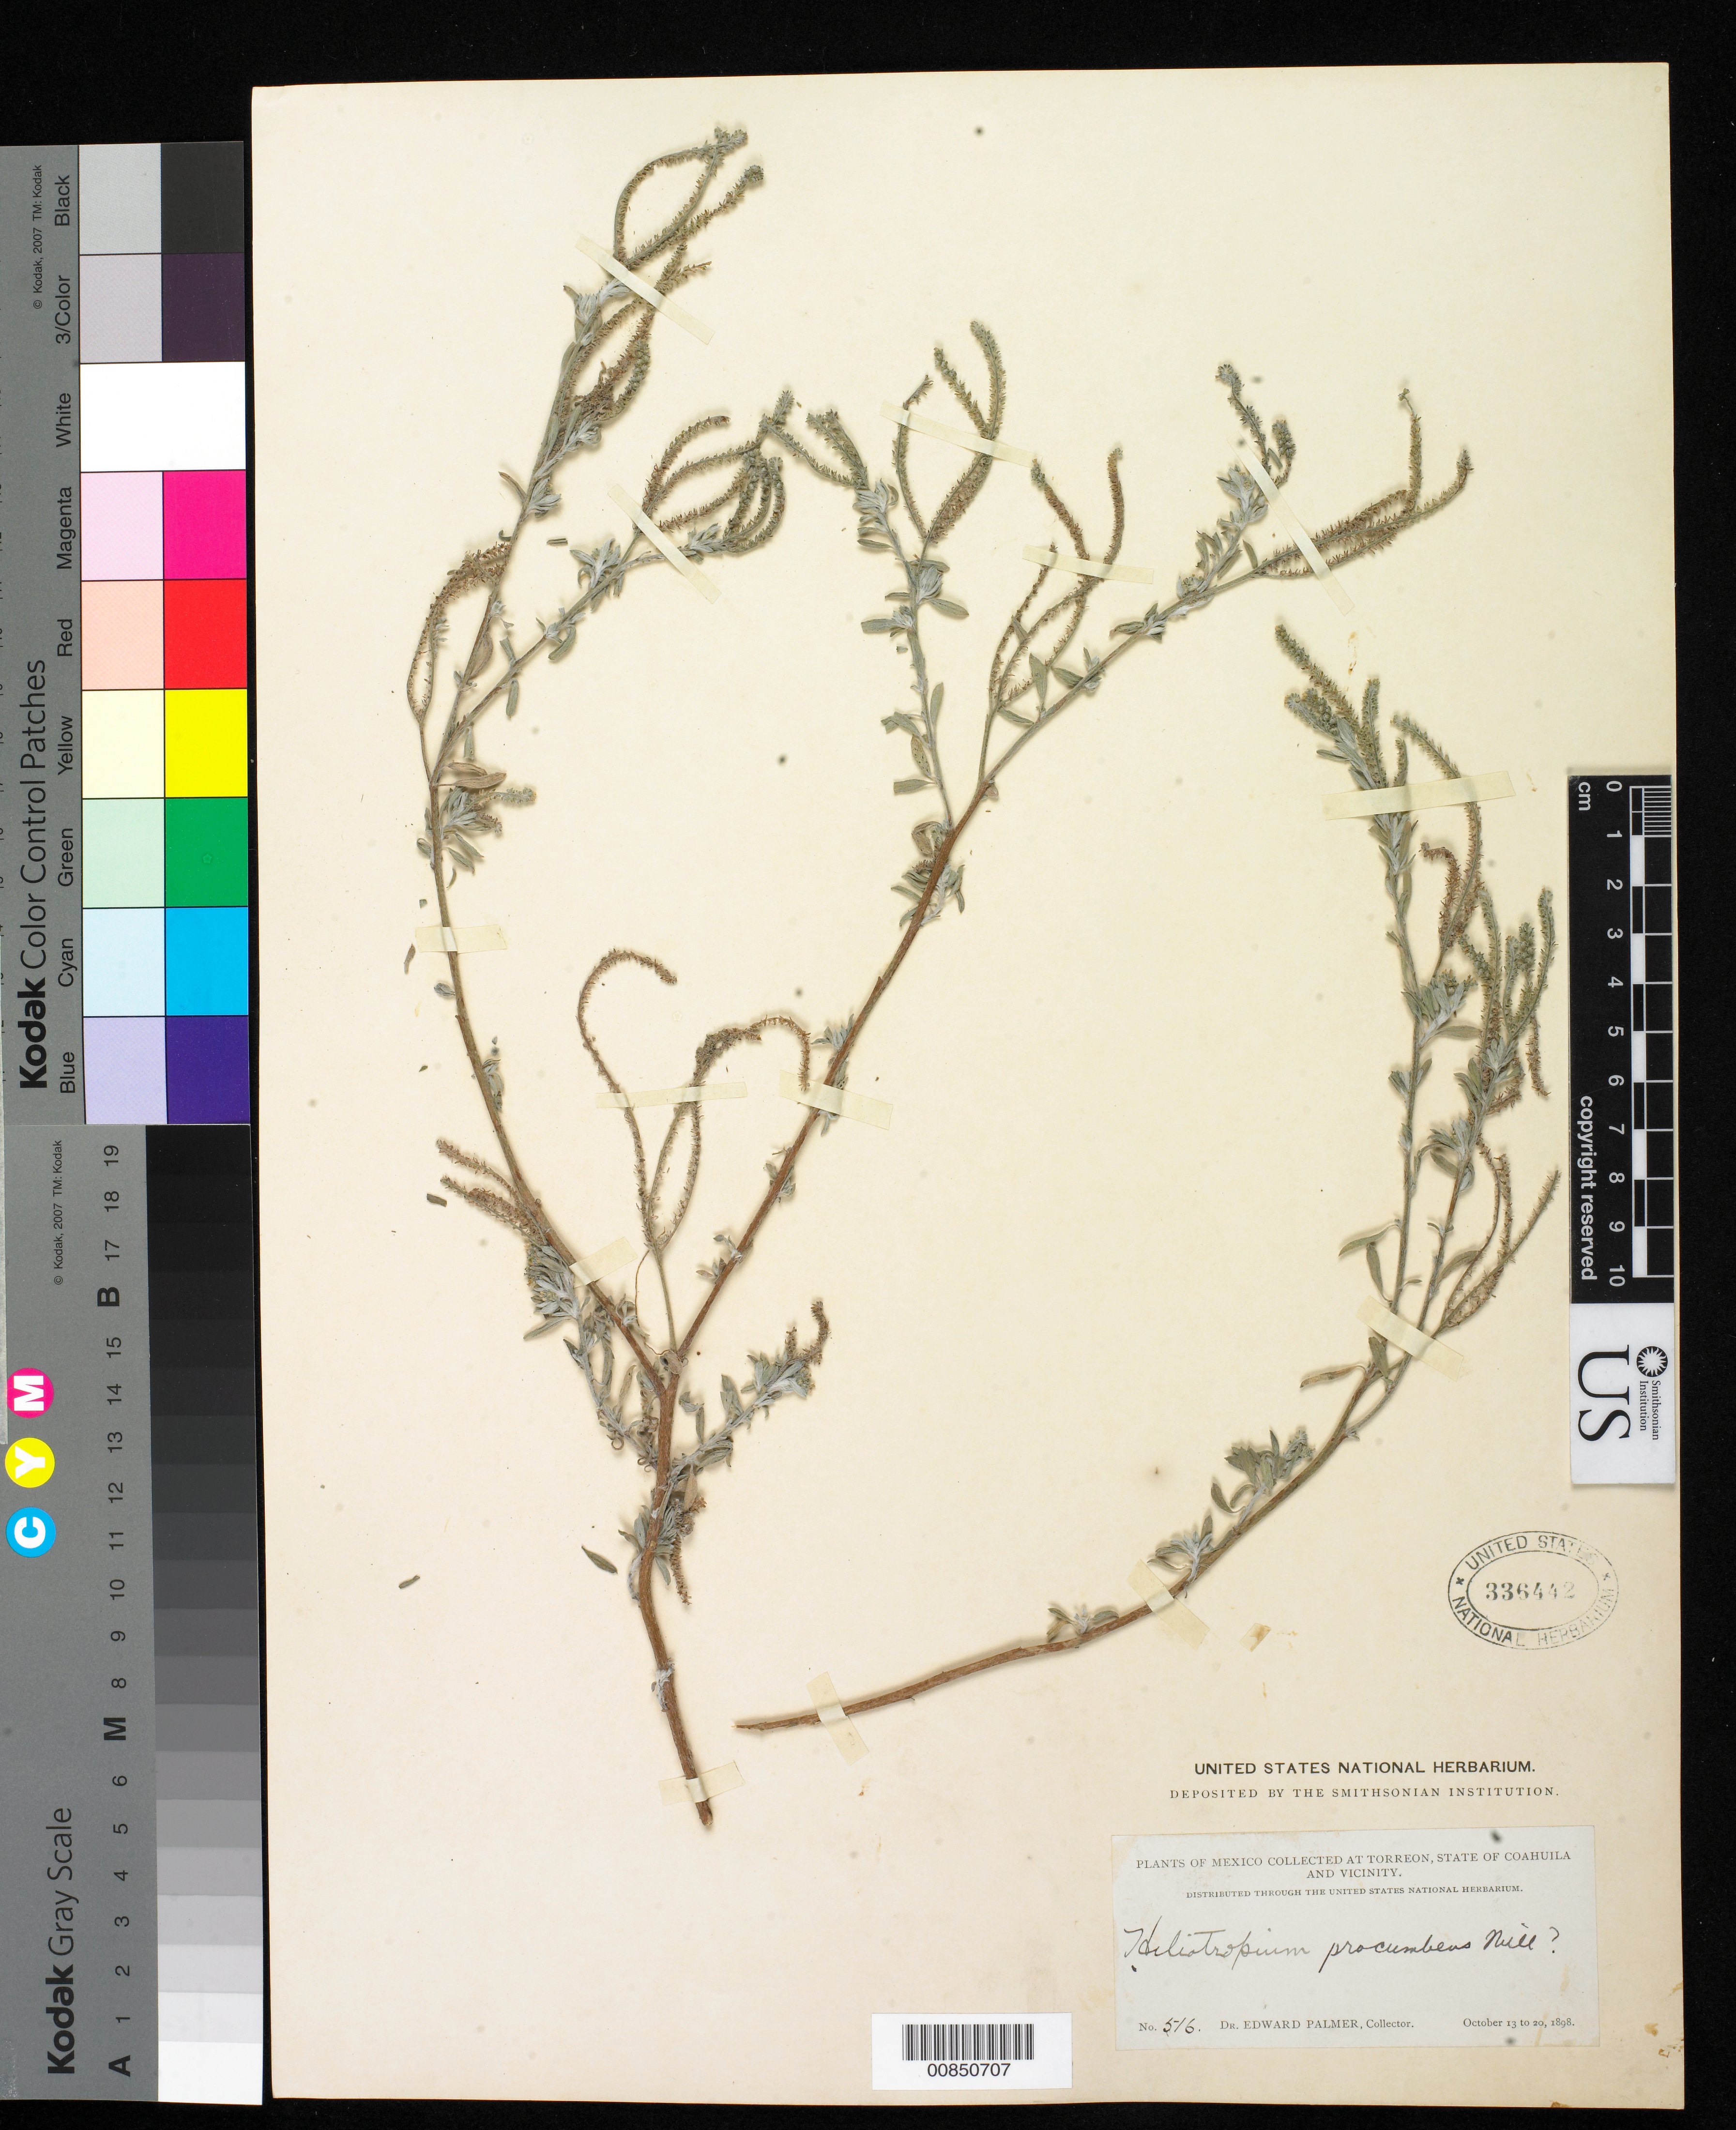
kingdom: Plantae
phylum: Tracheophyta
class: Magnoliopsida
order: Boraginales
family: Heliotropiaceae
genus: Euploca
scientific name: Euploca procumbens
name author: (Mill.) Diane & Hilger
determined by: Feuillet, C.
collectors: E. Palmer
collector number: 516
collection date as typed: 13 Oct 1898 to 20 Oct 1898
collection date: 1898-10-13/1898-10-20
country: Mexico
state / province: Coahuila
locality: Torreon, Coahuila and vicinity.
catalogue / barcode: US 336442